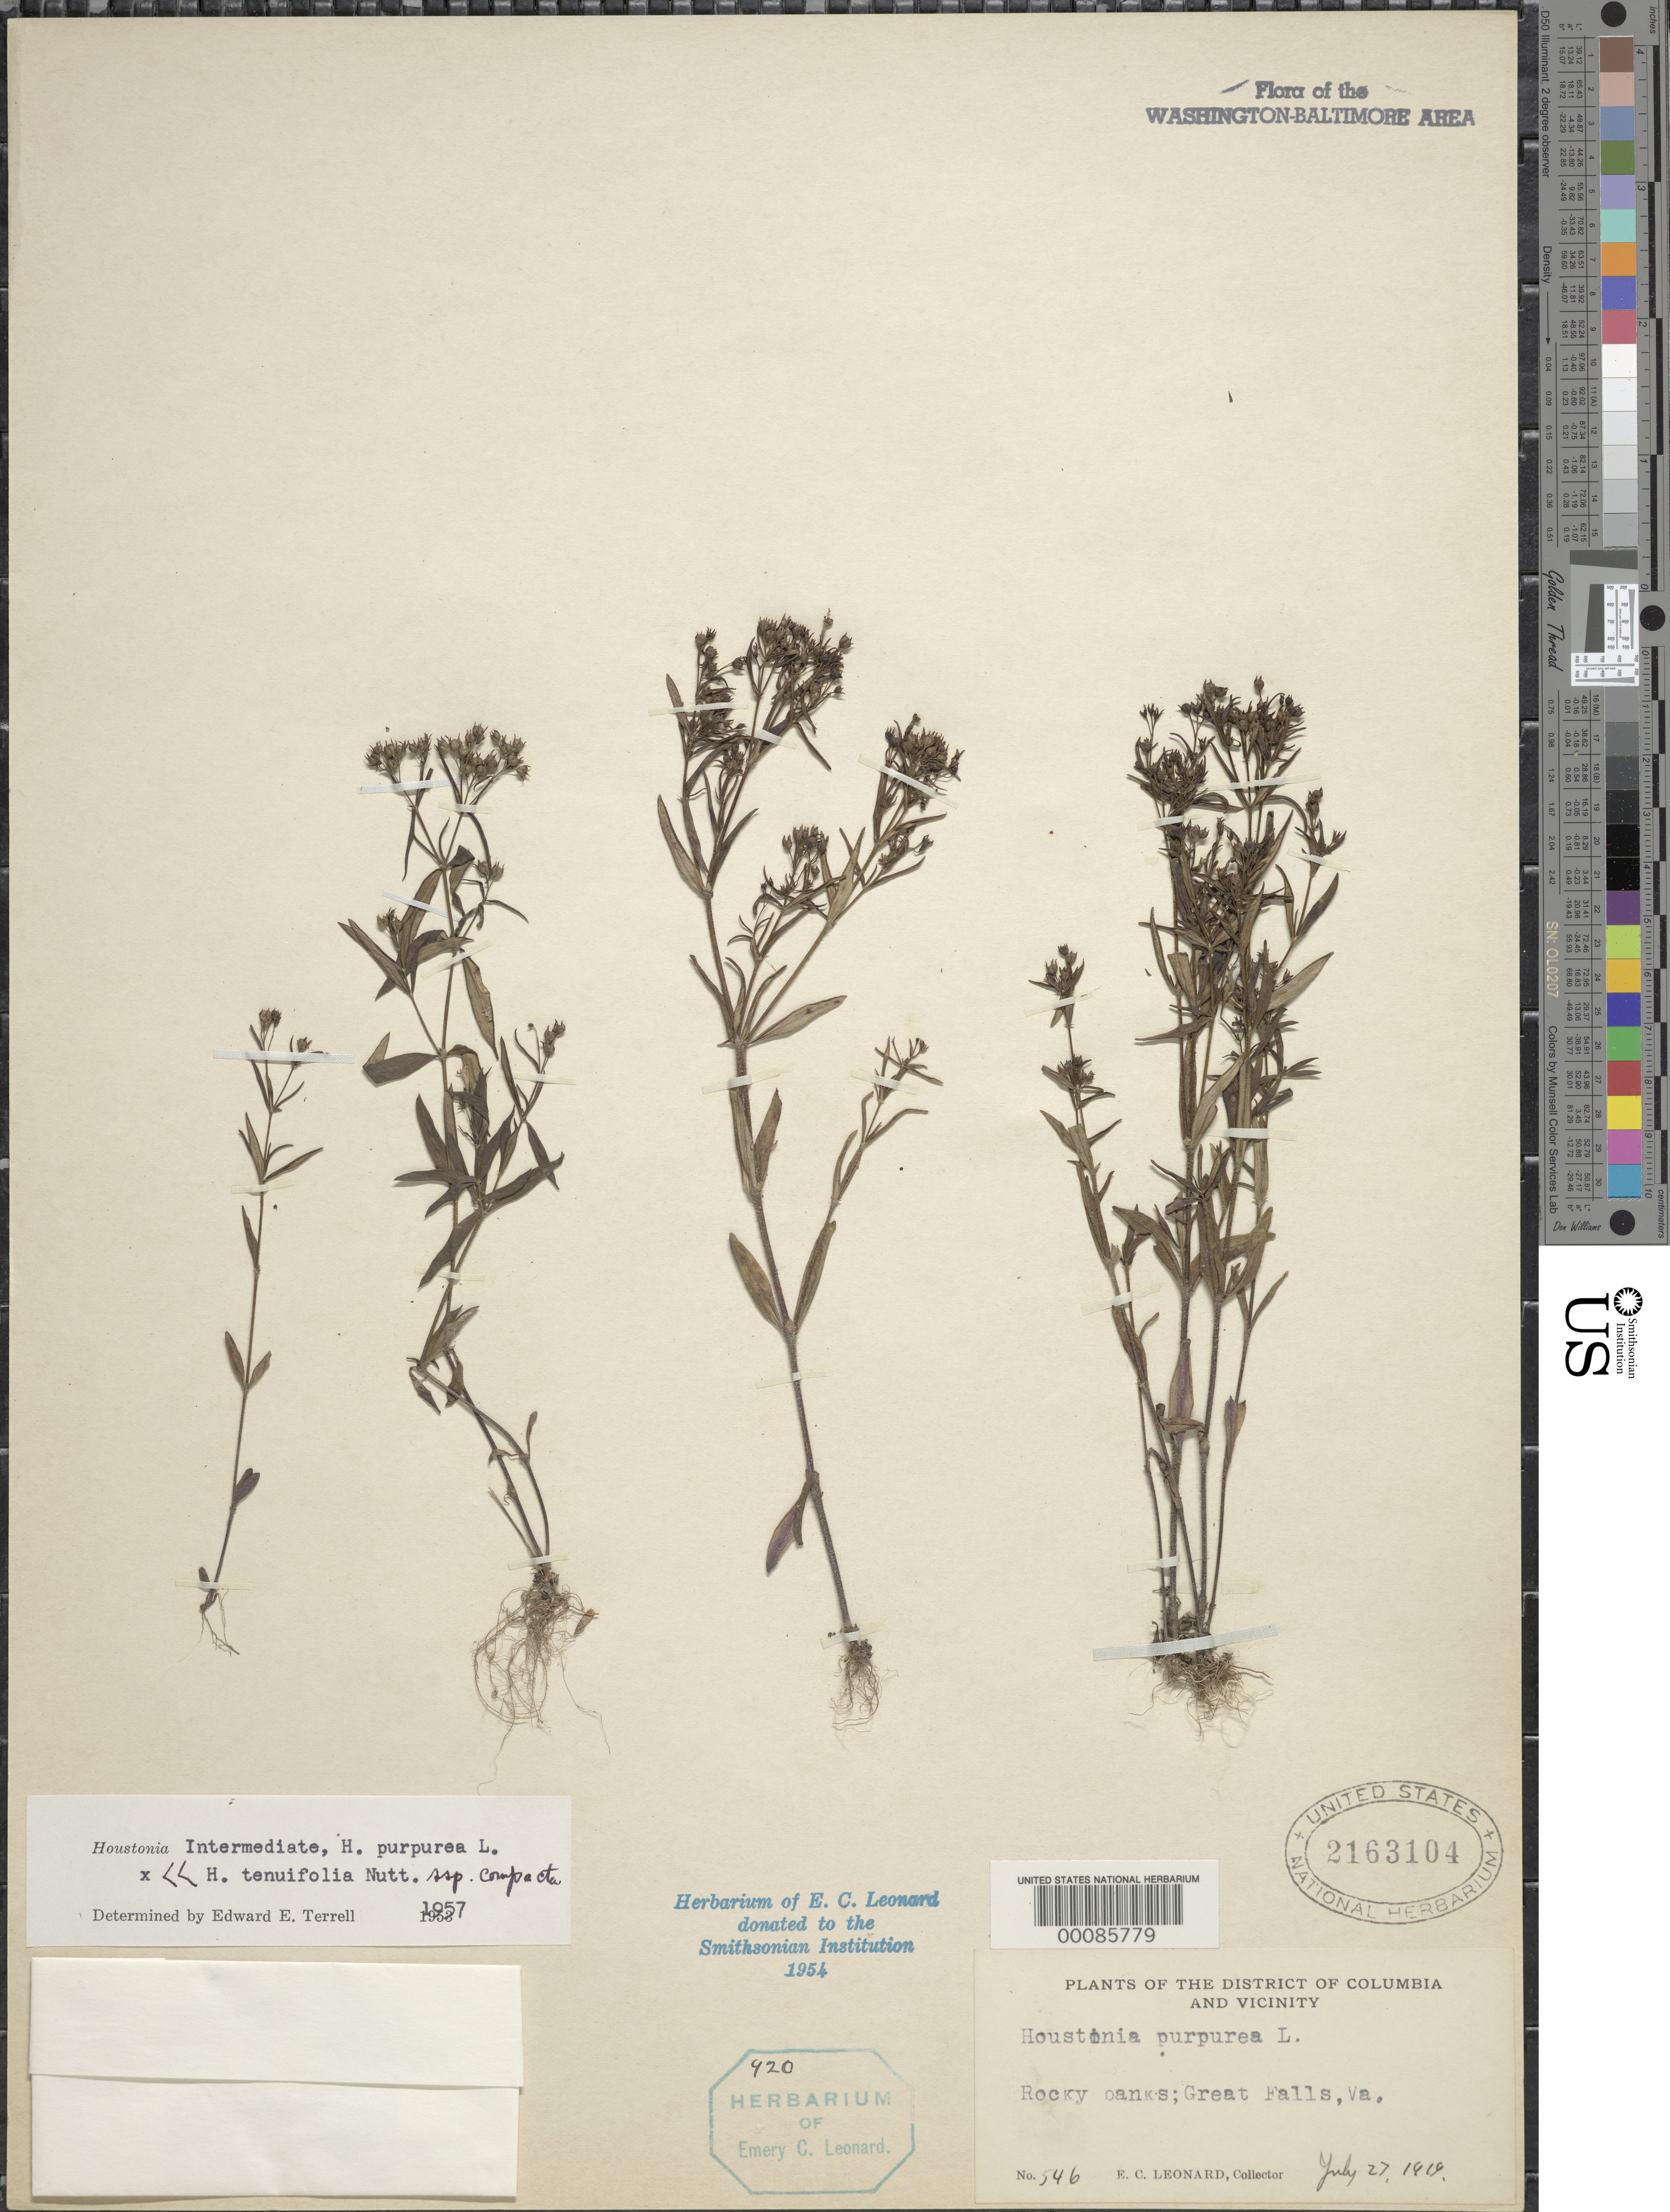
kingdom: Plantae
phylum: Tracheophyta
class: Magnoliopsida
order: Gentianales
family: Rubiaceae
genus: Houstonia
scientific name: Houstonia purpurea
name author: L.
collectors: E. C. Leonard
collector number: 546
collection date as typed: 27 Jul 1919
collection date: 1919-07-27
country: United States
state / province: Virginia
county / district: Fairfax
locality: Great Falls C. and O. Canal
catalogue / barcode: US 2163104